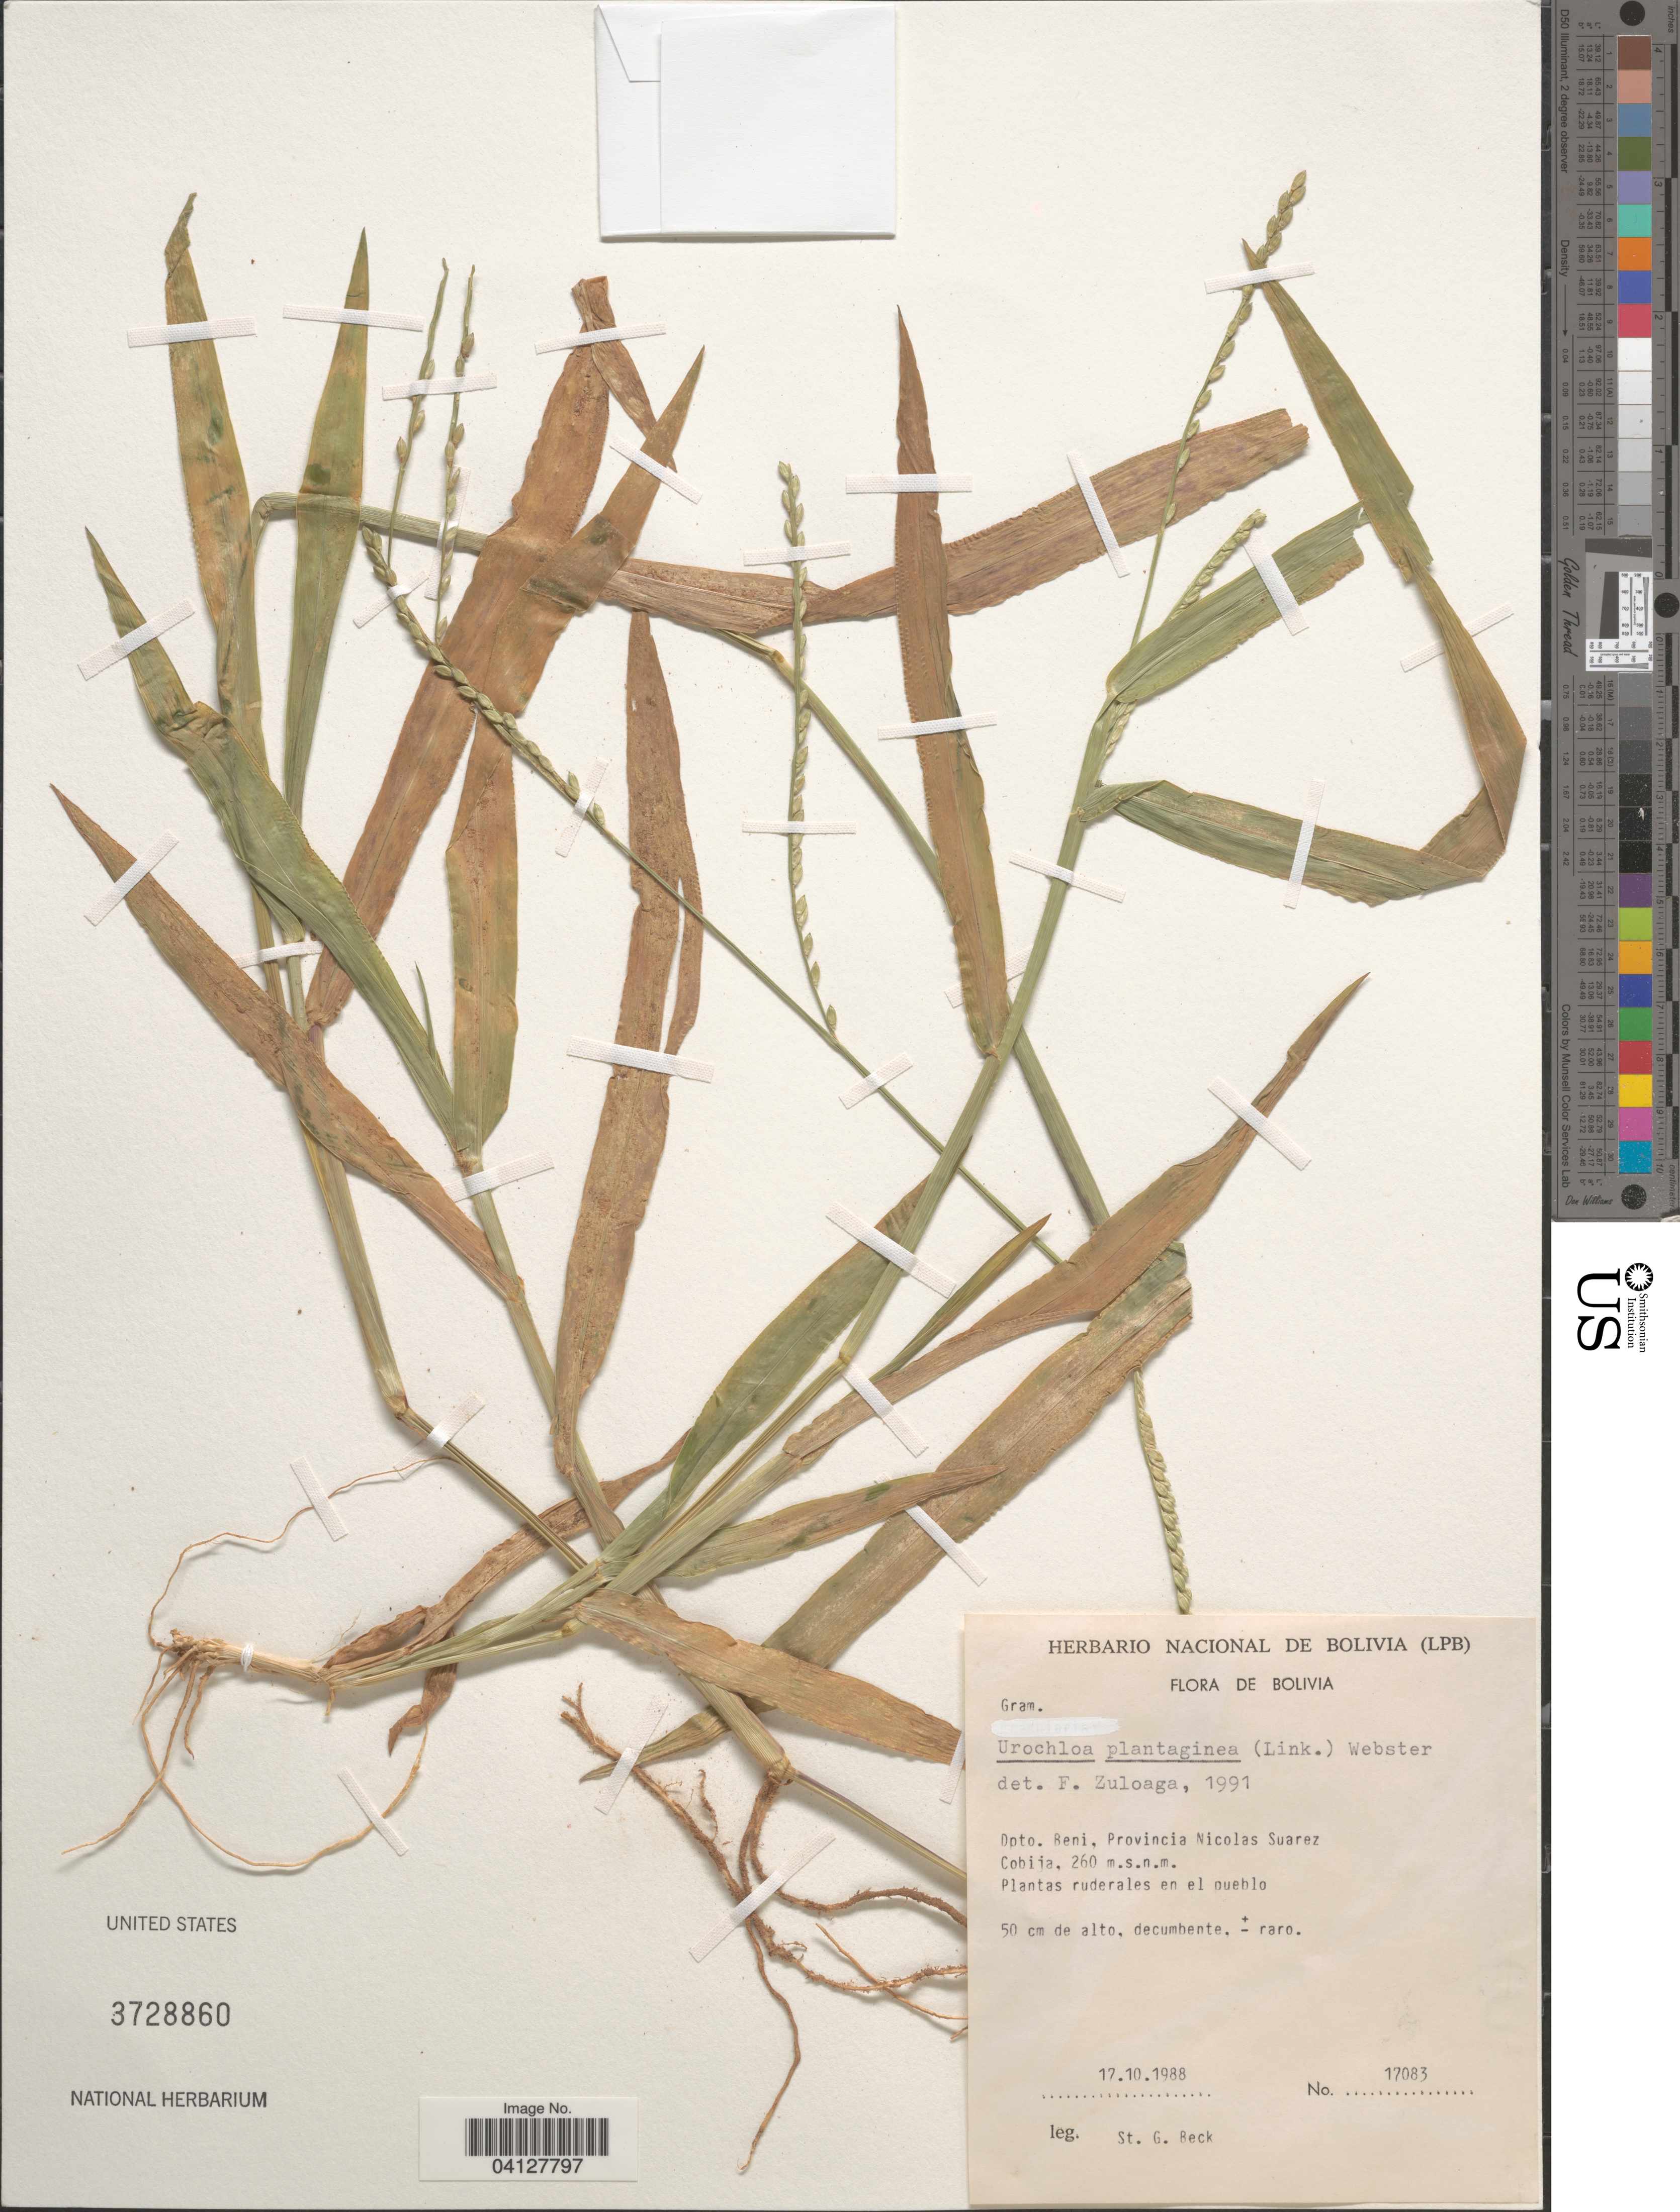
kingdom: Plantae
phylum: Tracheophyta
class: Liliopsida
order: Poales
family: Poaceae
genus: Urochloa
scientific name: Urochloa plantaginea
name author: (Link) R.D. Webster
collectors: S. G. Beck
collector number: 17083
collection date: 1988-10-17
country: Bolivia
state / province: Beni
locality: Dpto. Beni, Provincia Nicolas Suarez. Cobija.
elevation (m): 260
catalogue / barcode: US 3728860